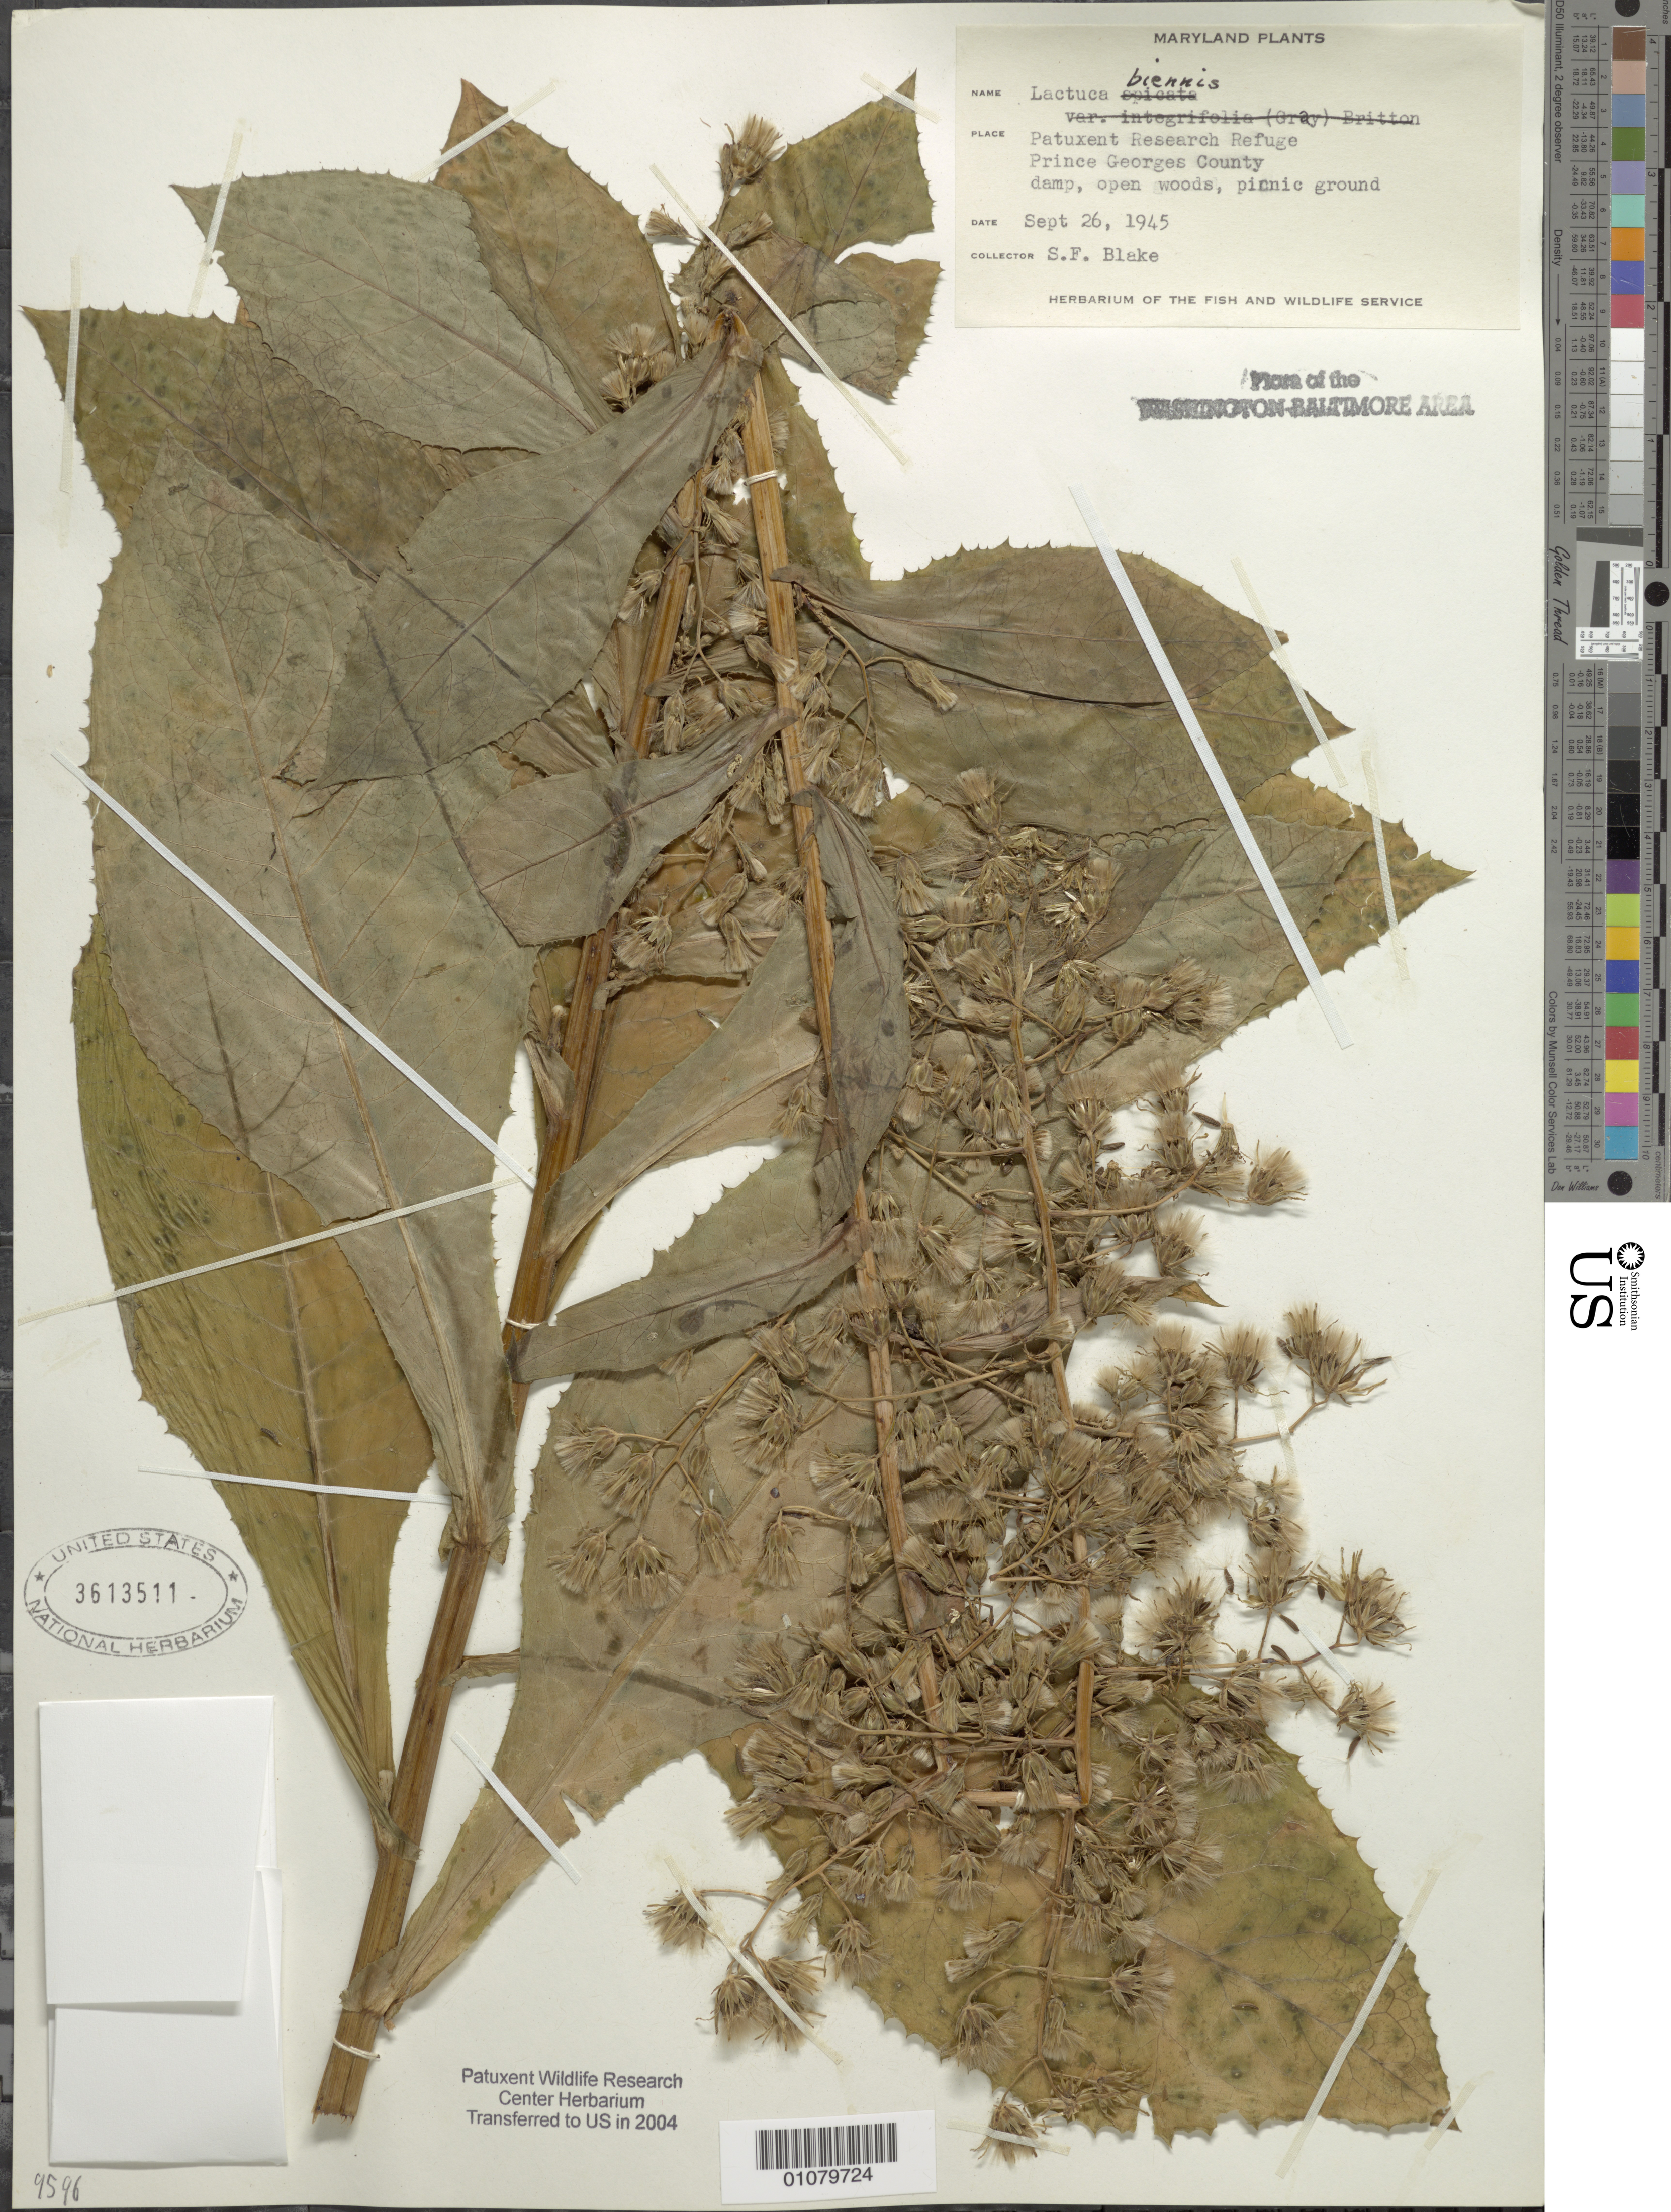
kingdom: Plantae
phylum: Tracheophyta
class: Magnoliopsida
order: Asterales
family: Asteraceae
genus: Lactuca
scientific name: Lactuca biennis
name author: (Moench) Fernald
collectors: S. Blake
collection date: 1945-09-26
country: United States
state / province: Maryland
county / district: Prince George's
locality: Patuxent Wildlife Refuge. Picnic ground.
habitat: Damp, open woods.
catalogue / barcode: US 3613511